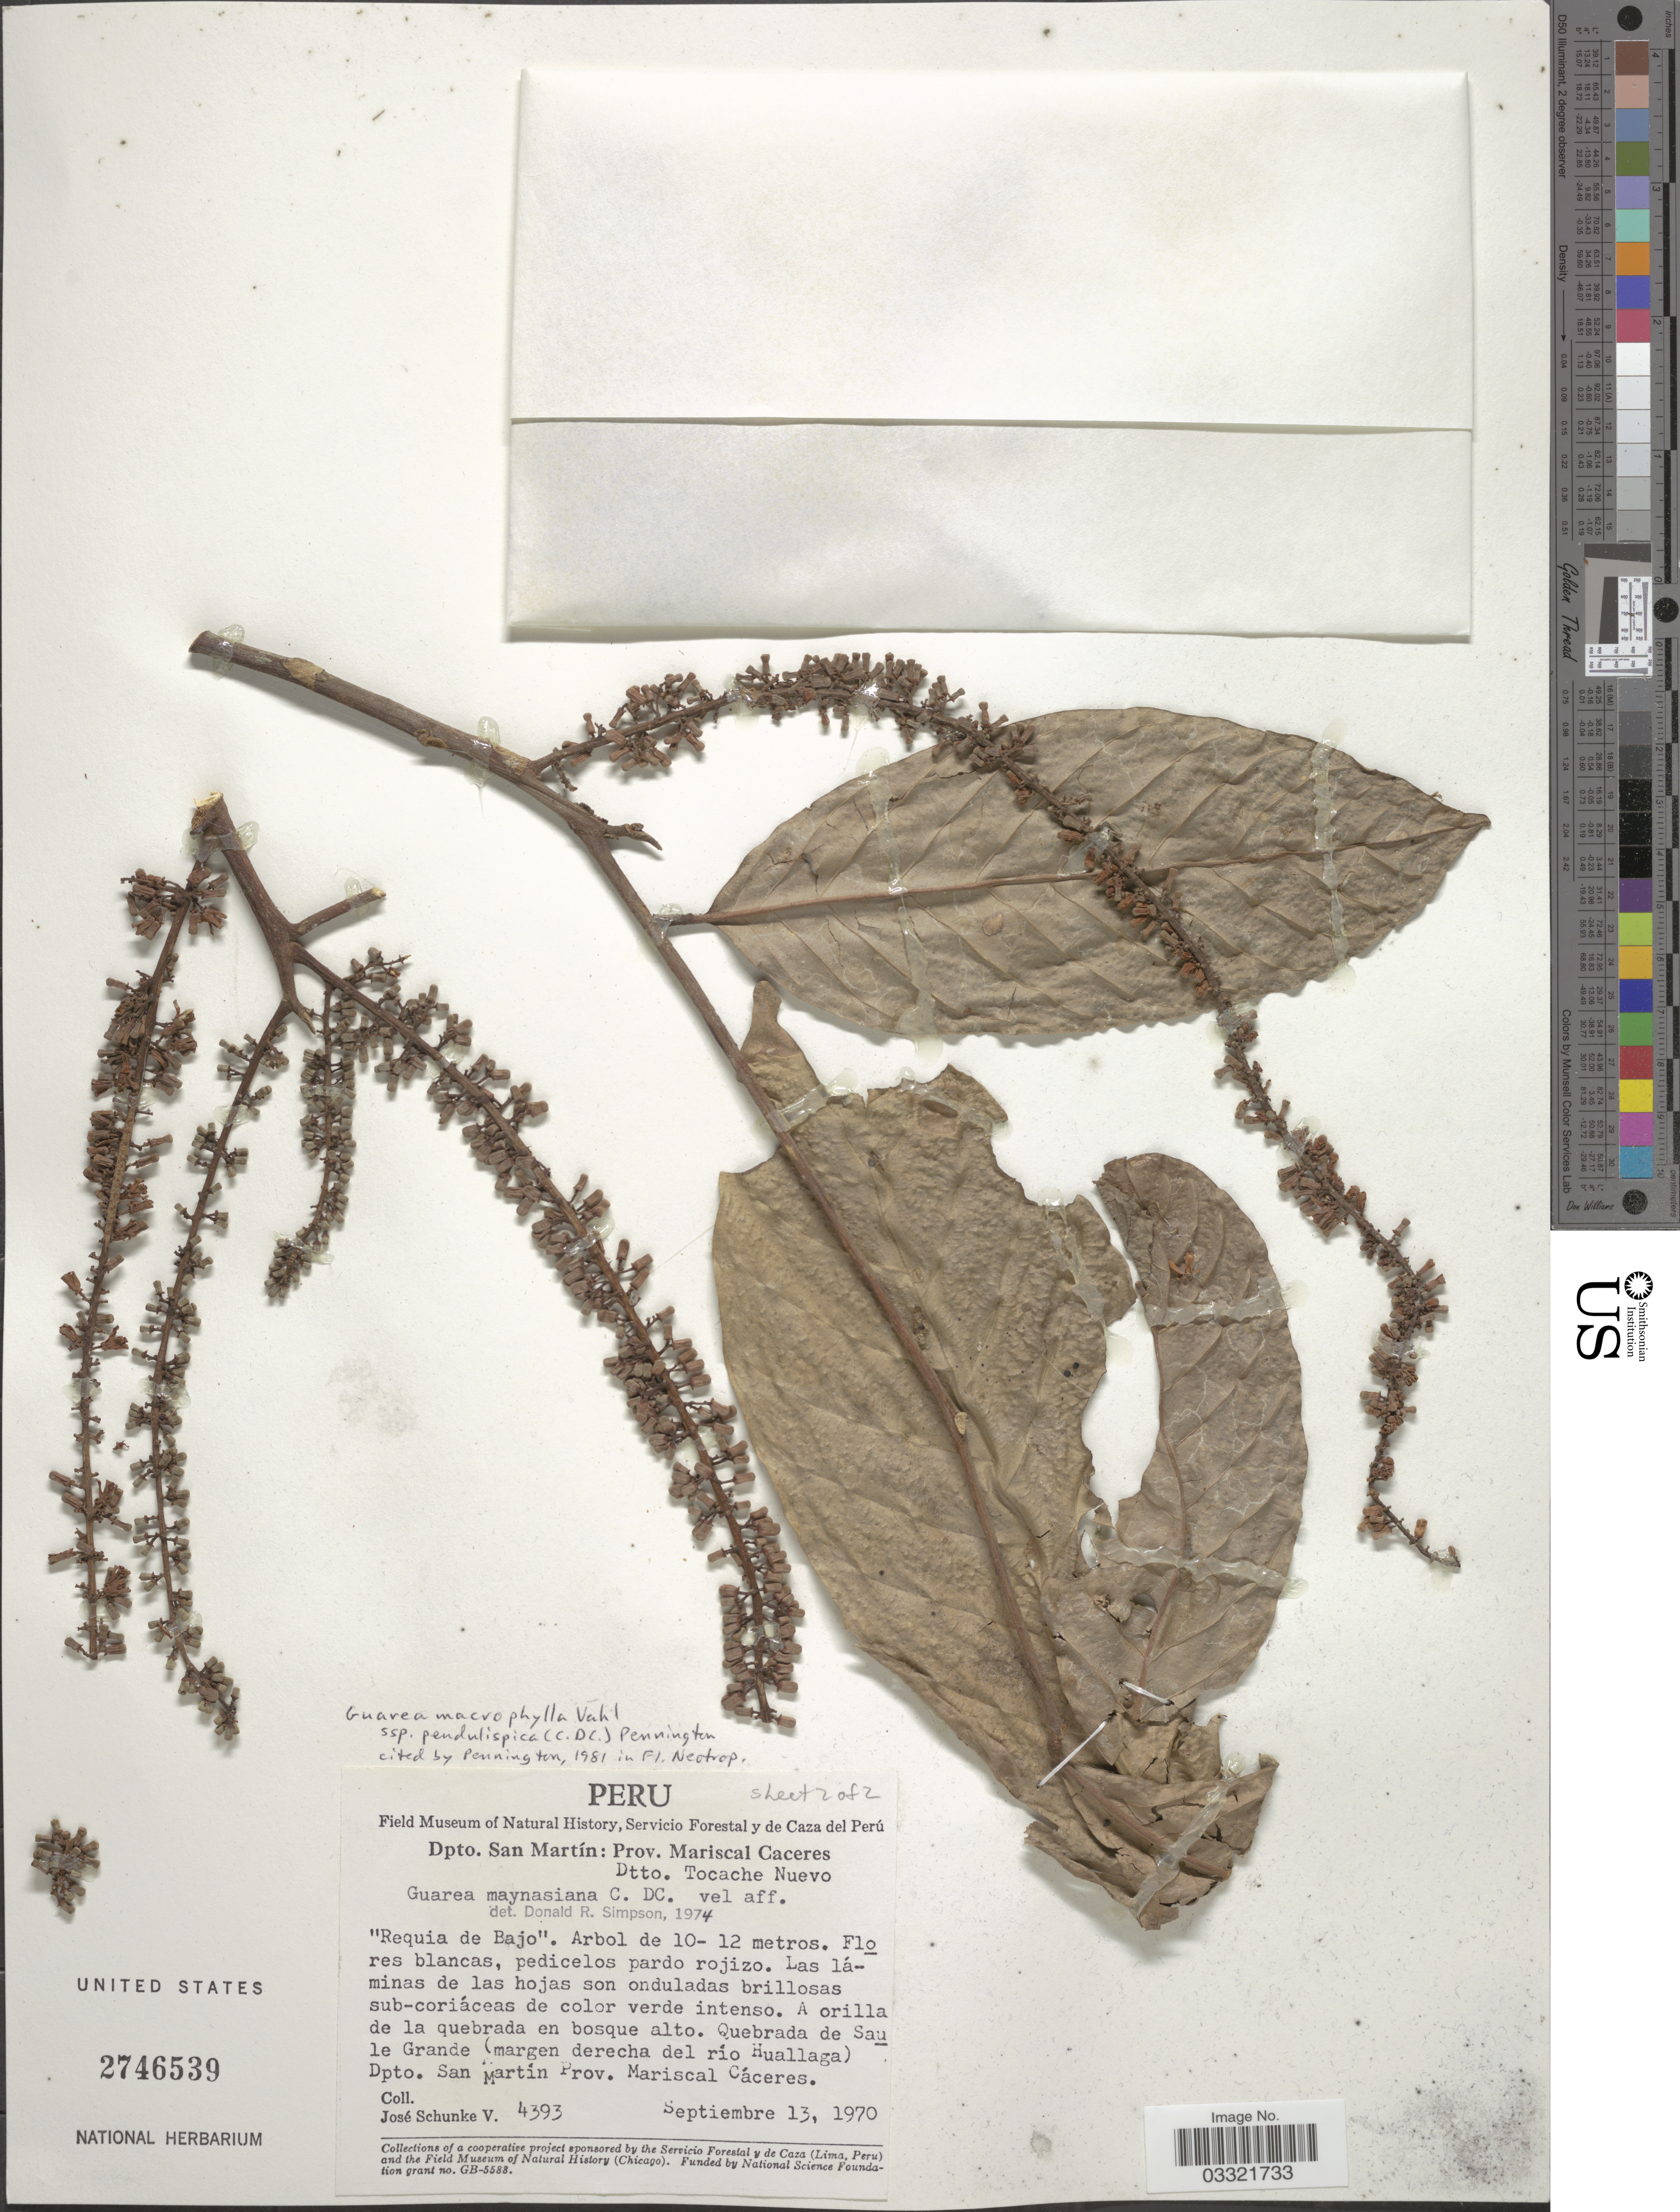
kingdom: Plantae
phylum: Tracheophyta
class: Magnoliopsida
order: Sapindales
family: Meliaceae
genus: Guarea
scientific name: Guarea macrophylla subsp. pendulispica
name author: (C. DC.) T.D. Penn.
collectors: J. Schunke Vigo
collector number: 4393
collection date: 1970-09-13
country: Peru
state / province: San Martín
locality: Dpto. San Martín: Prov. Mariscal Caceres. Dtto. Tocache Nuevo. Quebrada de Saule Grande (margen derecha del río Huallaga).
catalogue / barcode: US 2746539